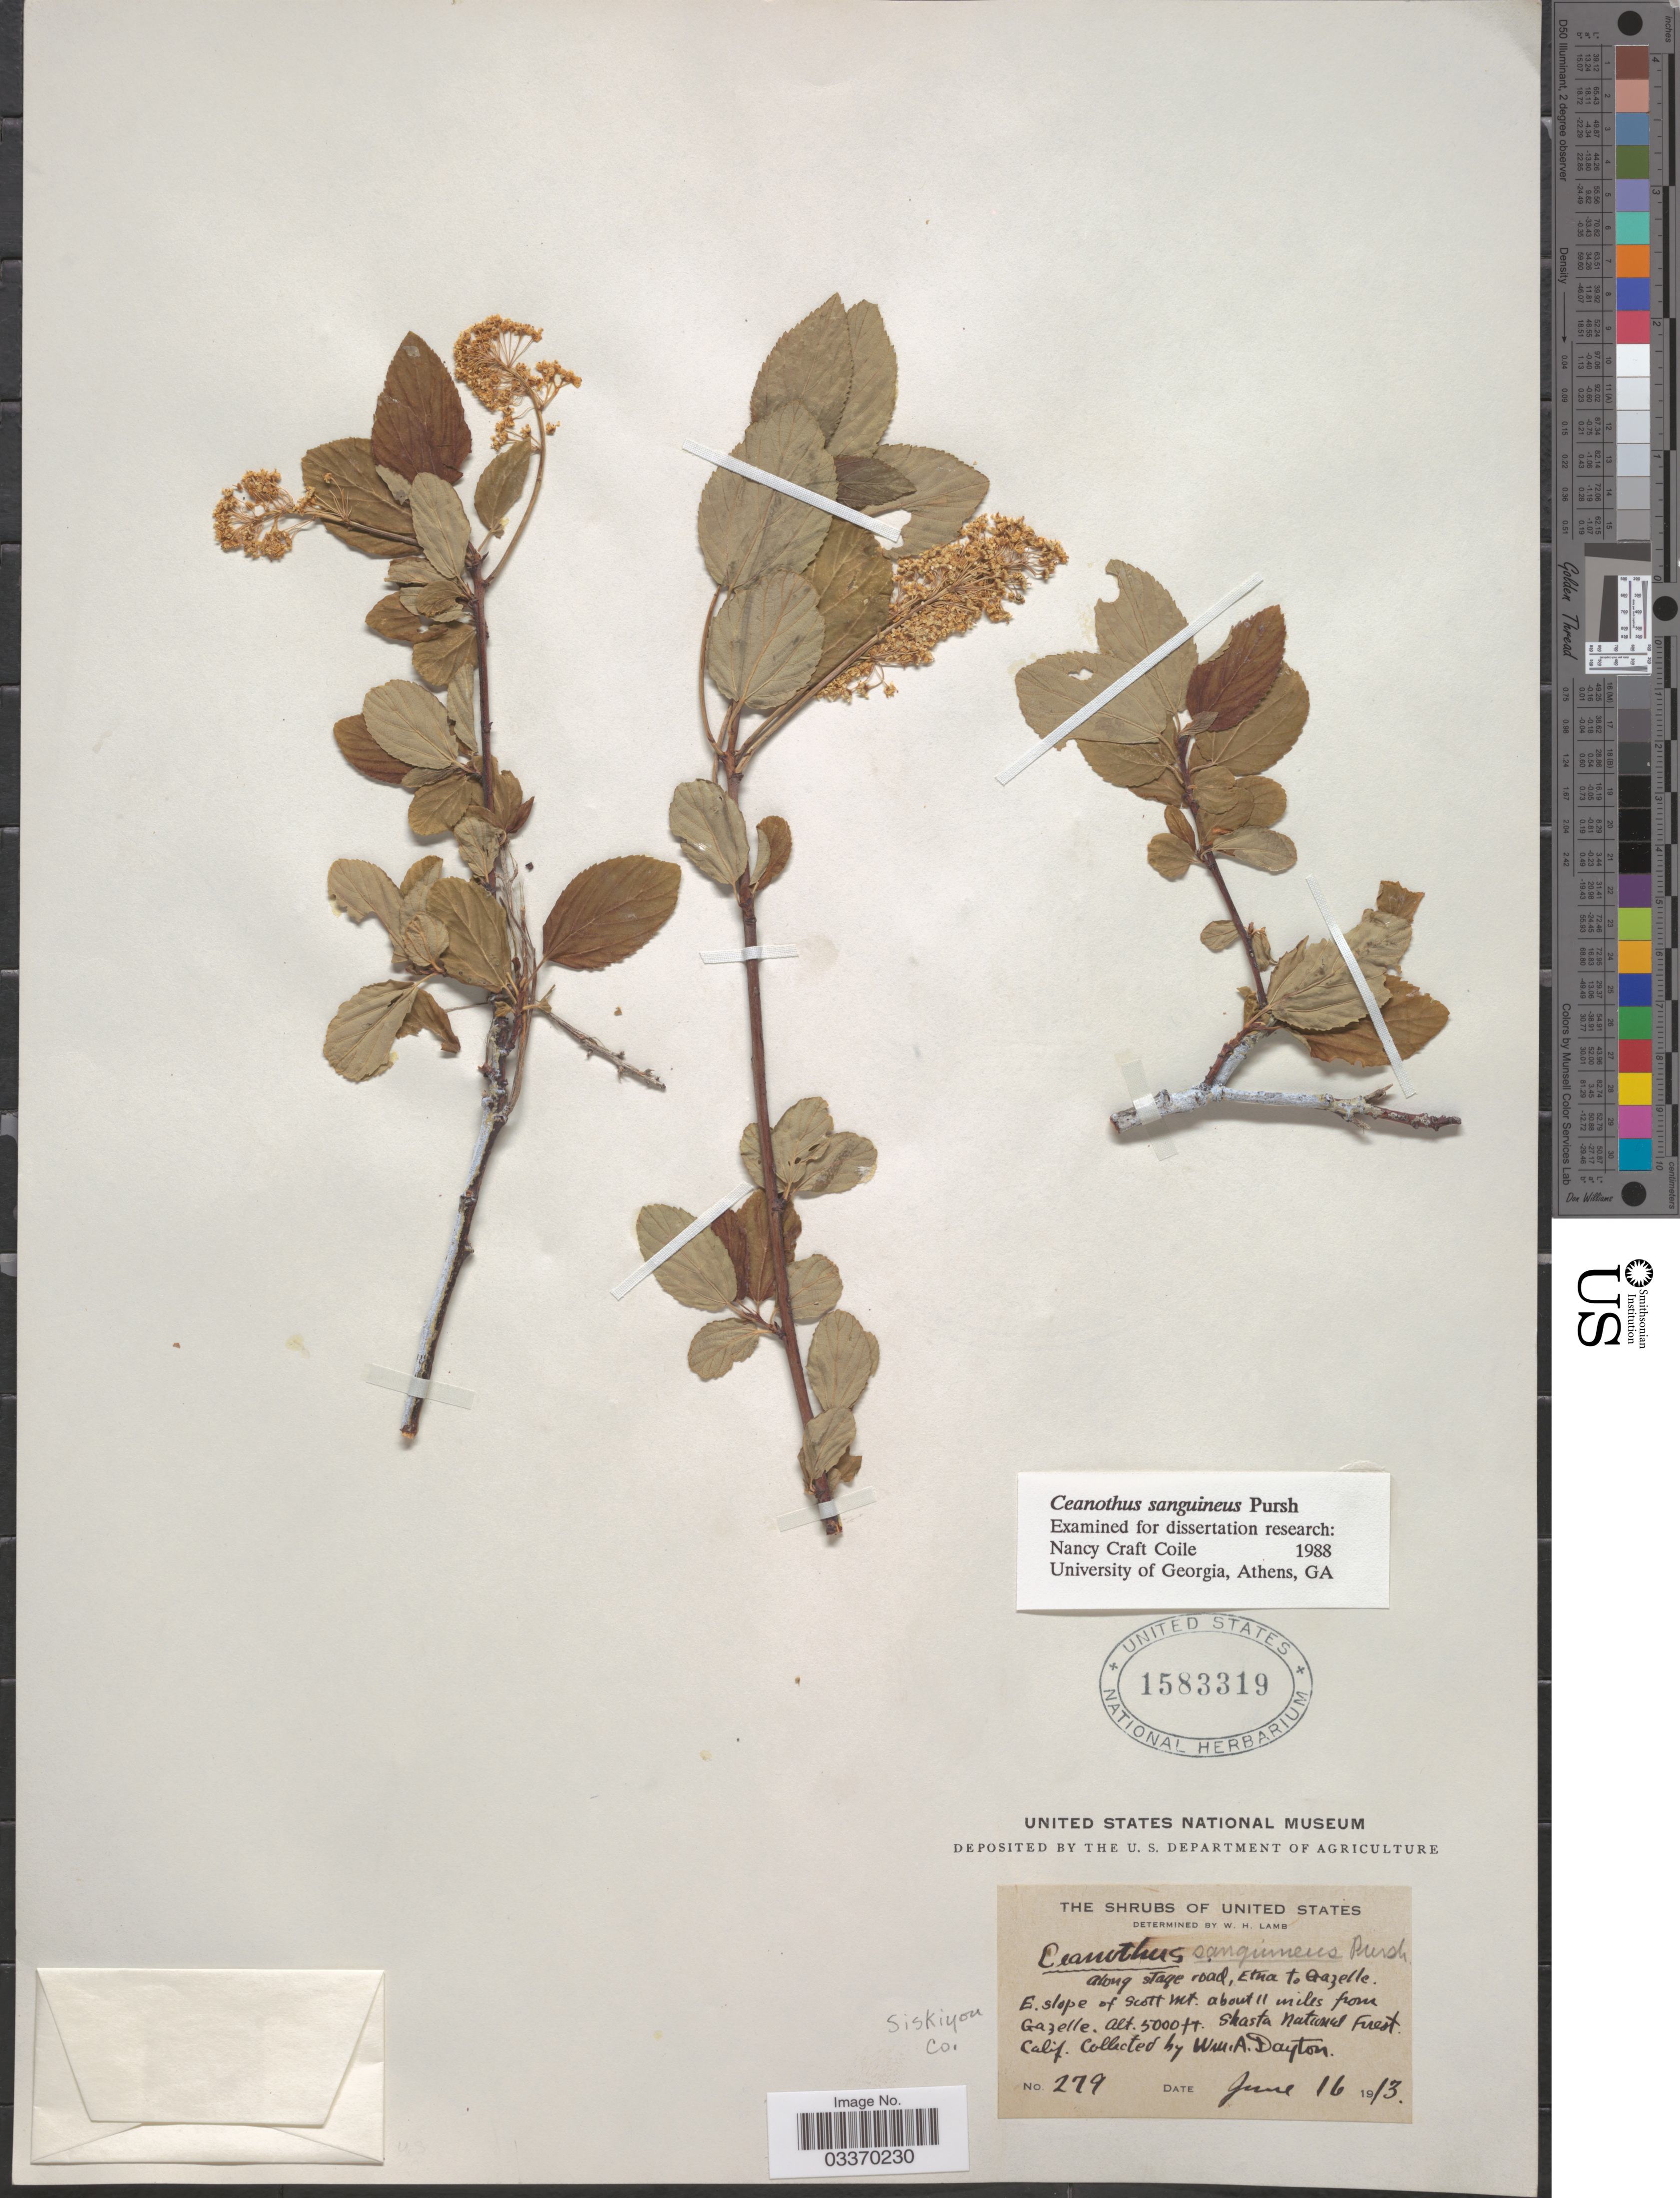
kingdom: Plantae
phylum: Tracheophyta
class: Magnoliopsida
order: Rosales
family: Rhamnaceae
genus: Ceanothus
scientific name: Ceanothus sanguineus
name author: Pursh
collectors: W. Dayton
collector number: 279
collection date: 1913-06-16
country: United States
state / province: California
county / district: Siskiyou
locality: E. slope of Scott Mt. about 11 miles from Gazelle. Shasta National Forest, Siskiyou Co.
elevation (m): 1524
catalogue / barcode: US 1583319